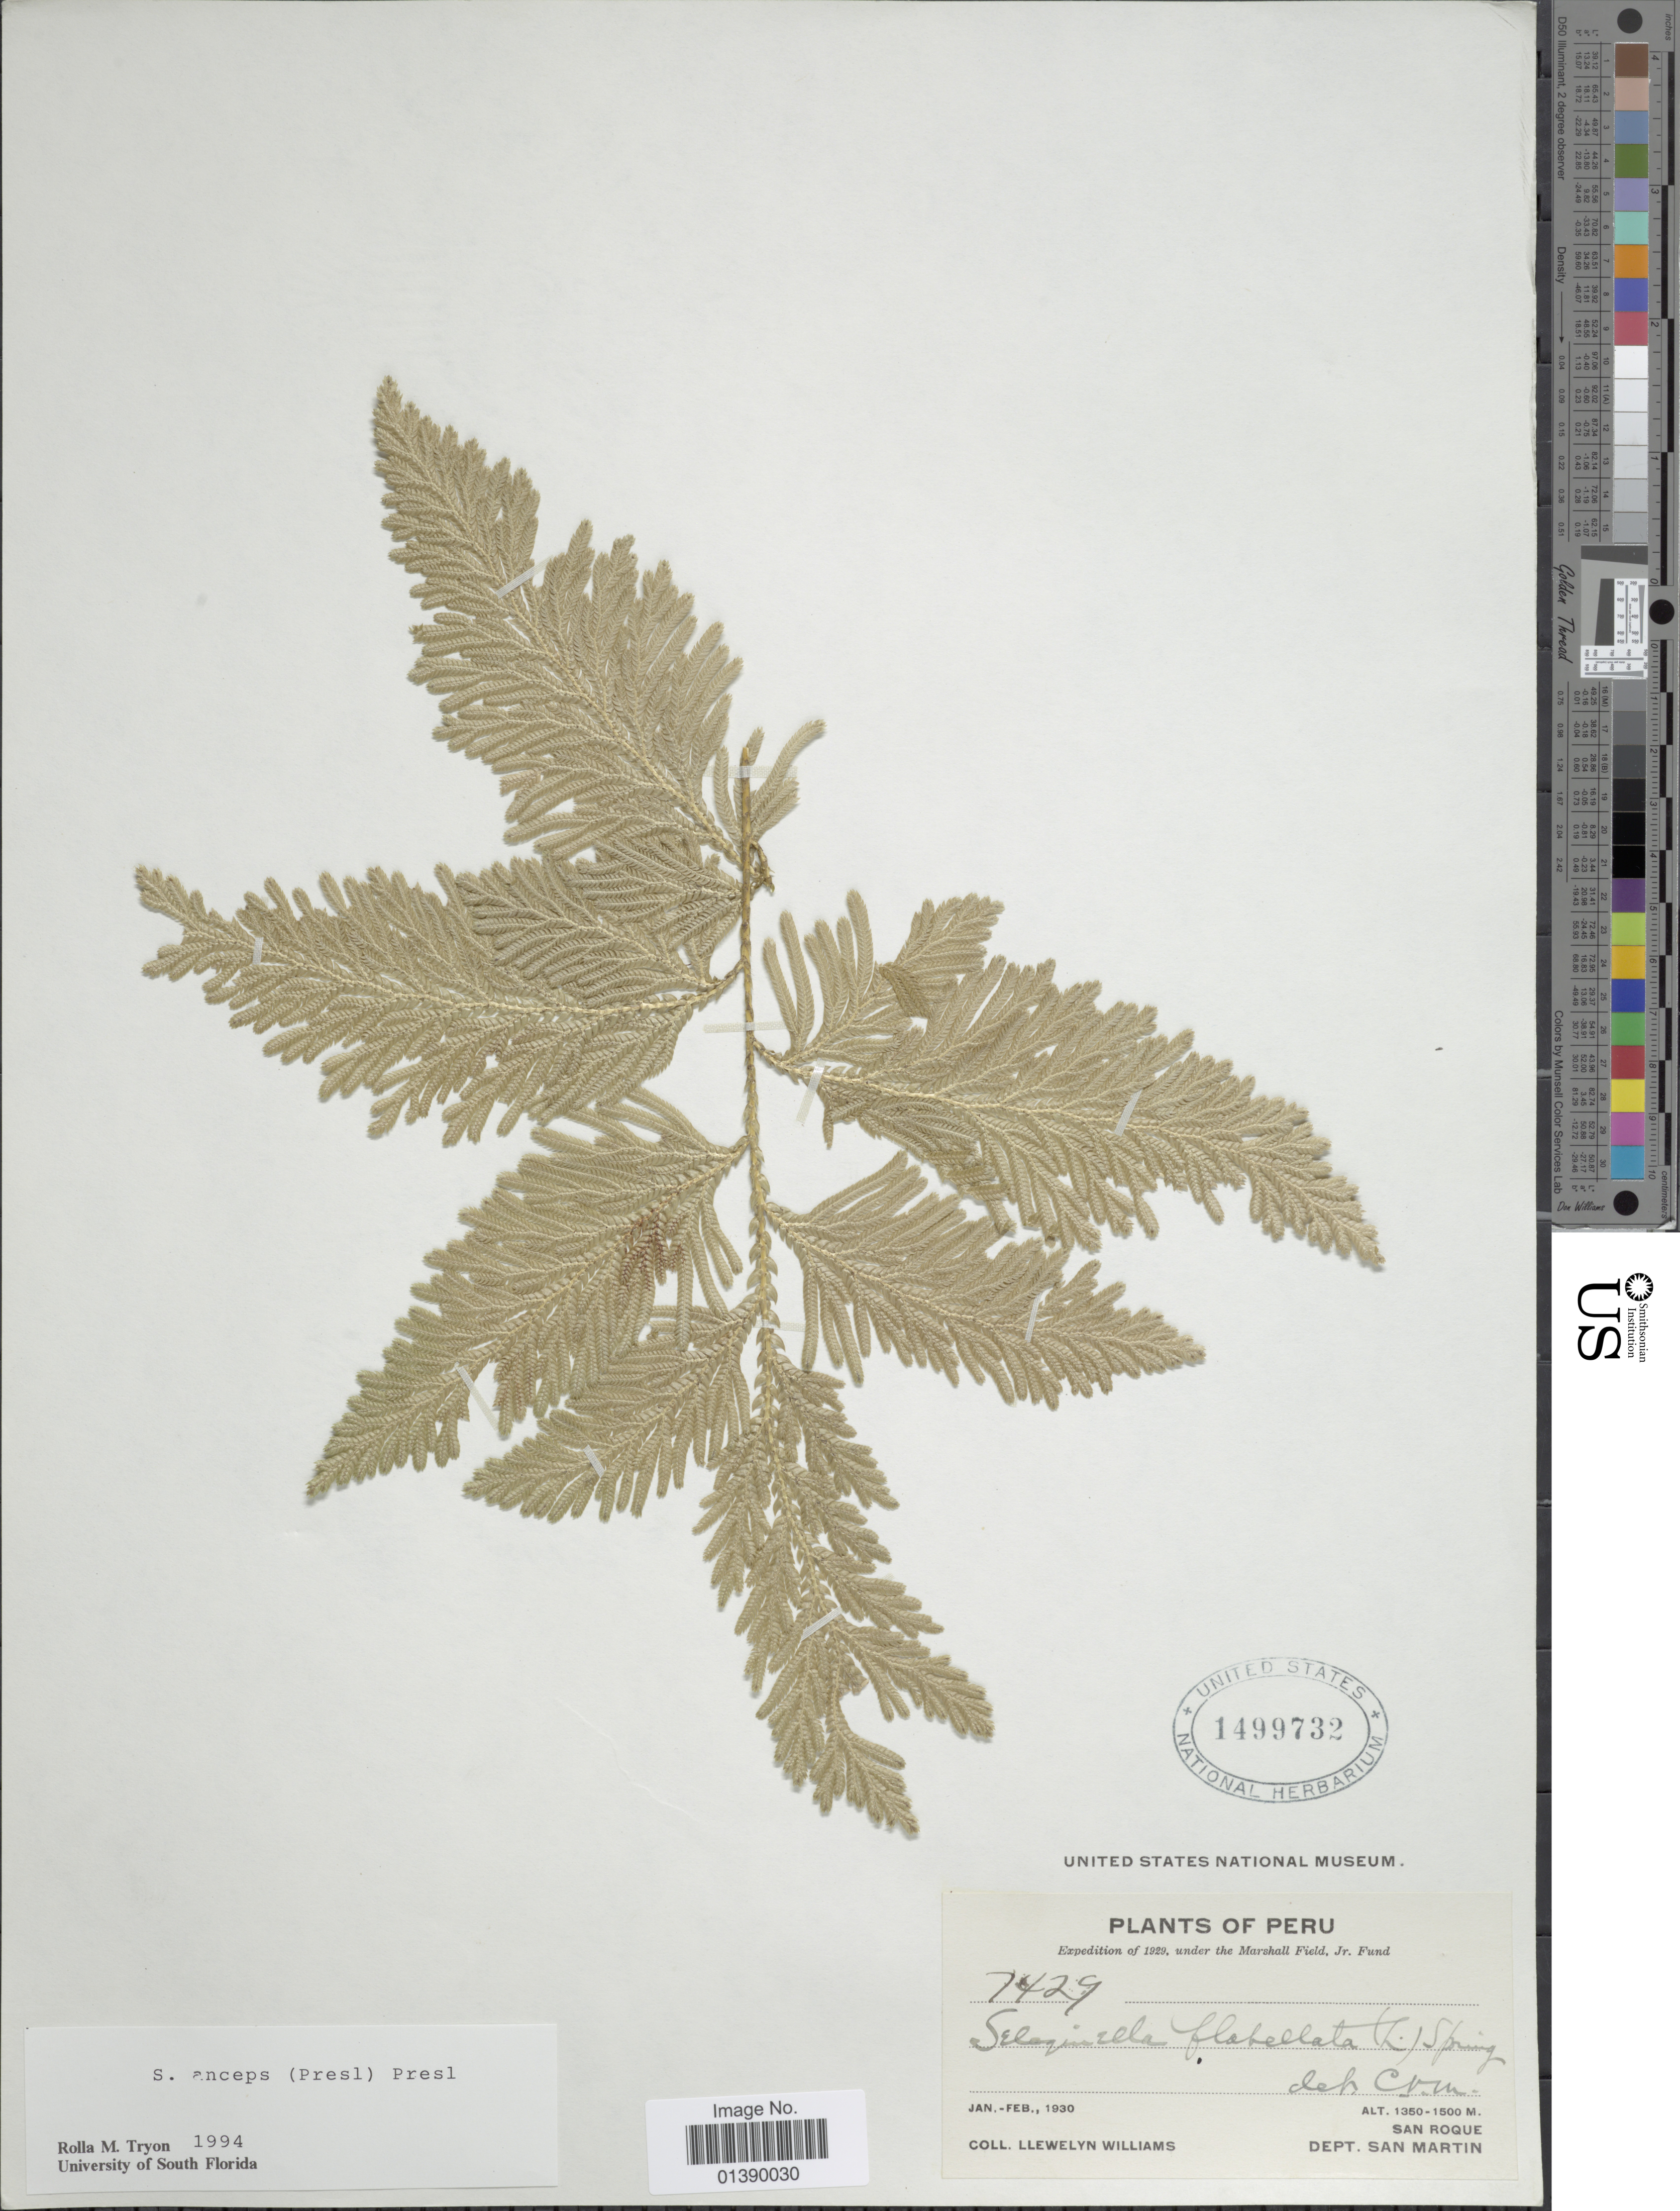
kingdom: Plantae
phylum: Tracheophyta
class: Lycopodiopsida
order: Selaginellales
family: Selaginellaceae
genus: Selaginella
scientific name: Selaginella anceps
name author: (C. Presl)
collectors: Ll. Williams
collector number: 7429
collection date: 1930-01/1930-02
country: Peru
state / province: San Martín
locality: San Roque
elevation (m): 1350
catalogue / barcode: US 1499732